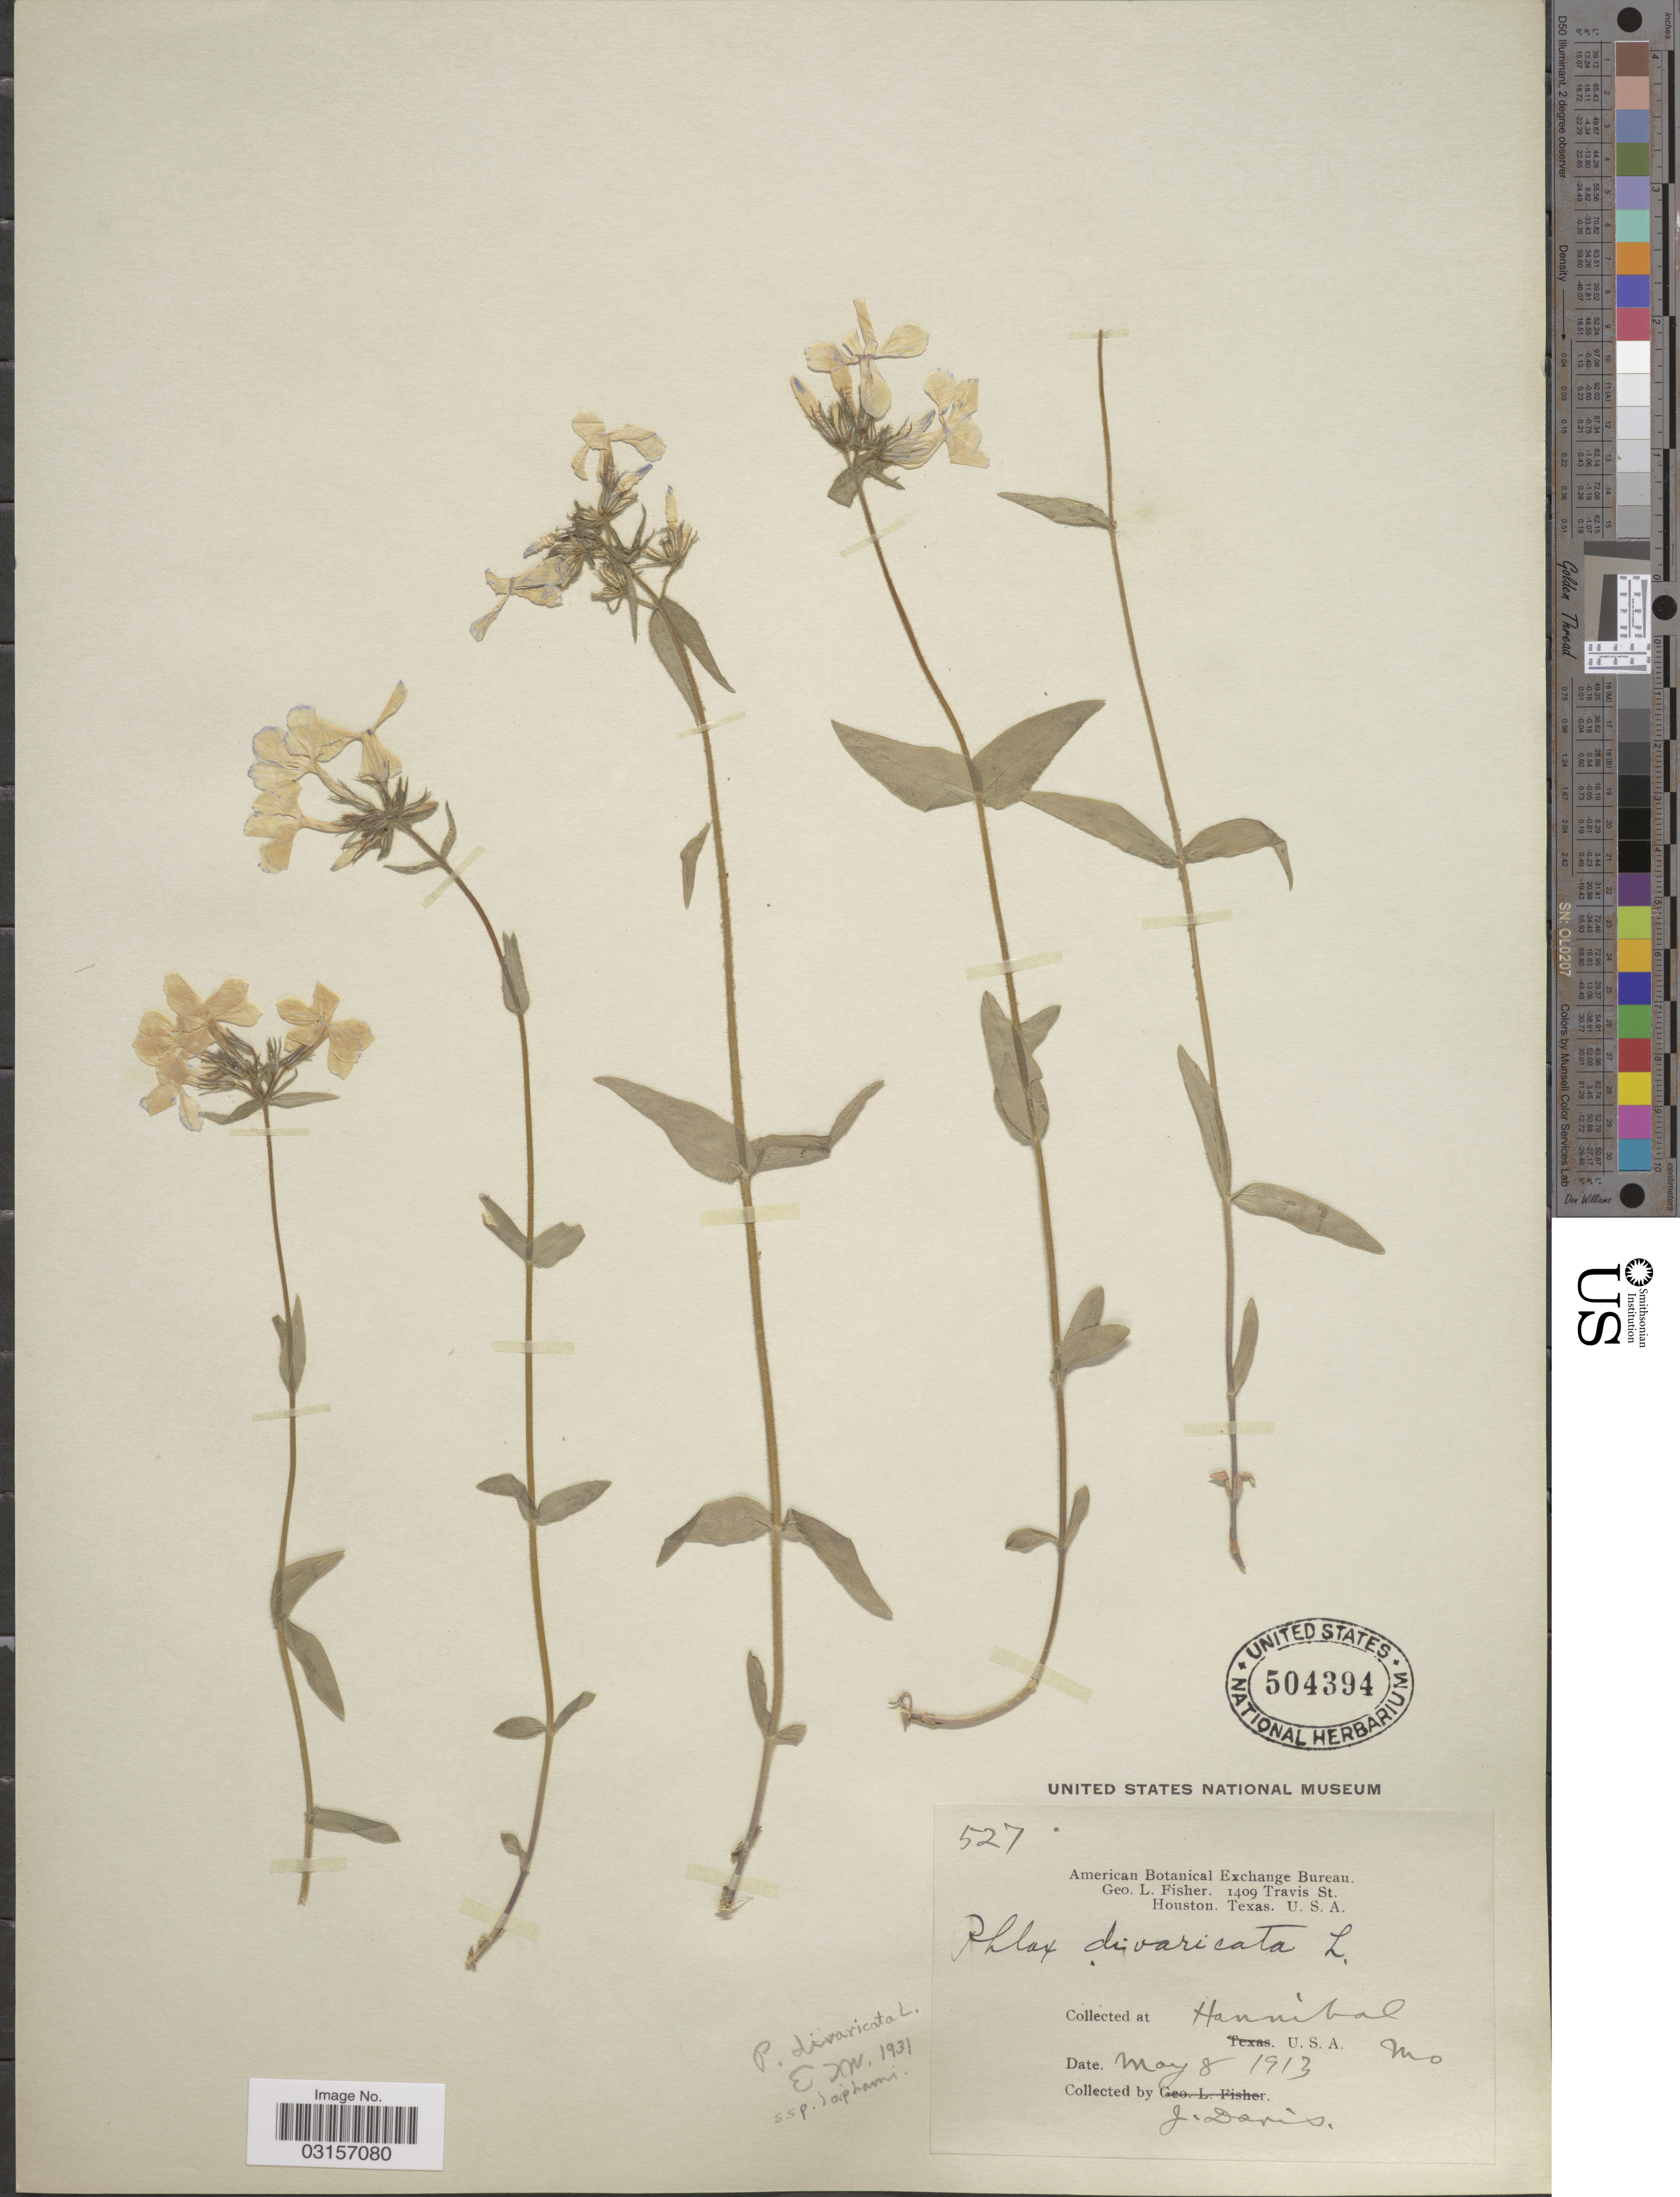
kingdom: Plantae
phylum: Tracheophyta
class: Magnoliopsida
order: Ericales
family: Polemoniaceae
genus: Phlox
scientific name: Phlox divaricata subsp. laphamii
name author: (Alph. Wood) Wherry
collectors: J. Davis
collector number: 527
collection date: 1913-05-08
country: United States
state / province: Missouri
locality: Hannibal.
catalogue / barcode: US 504394